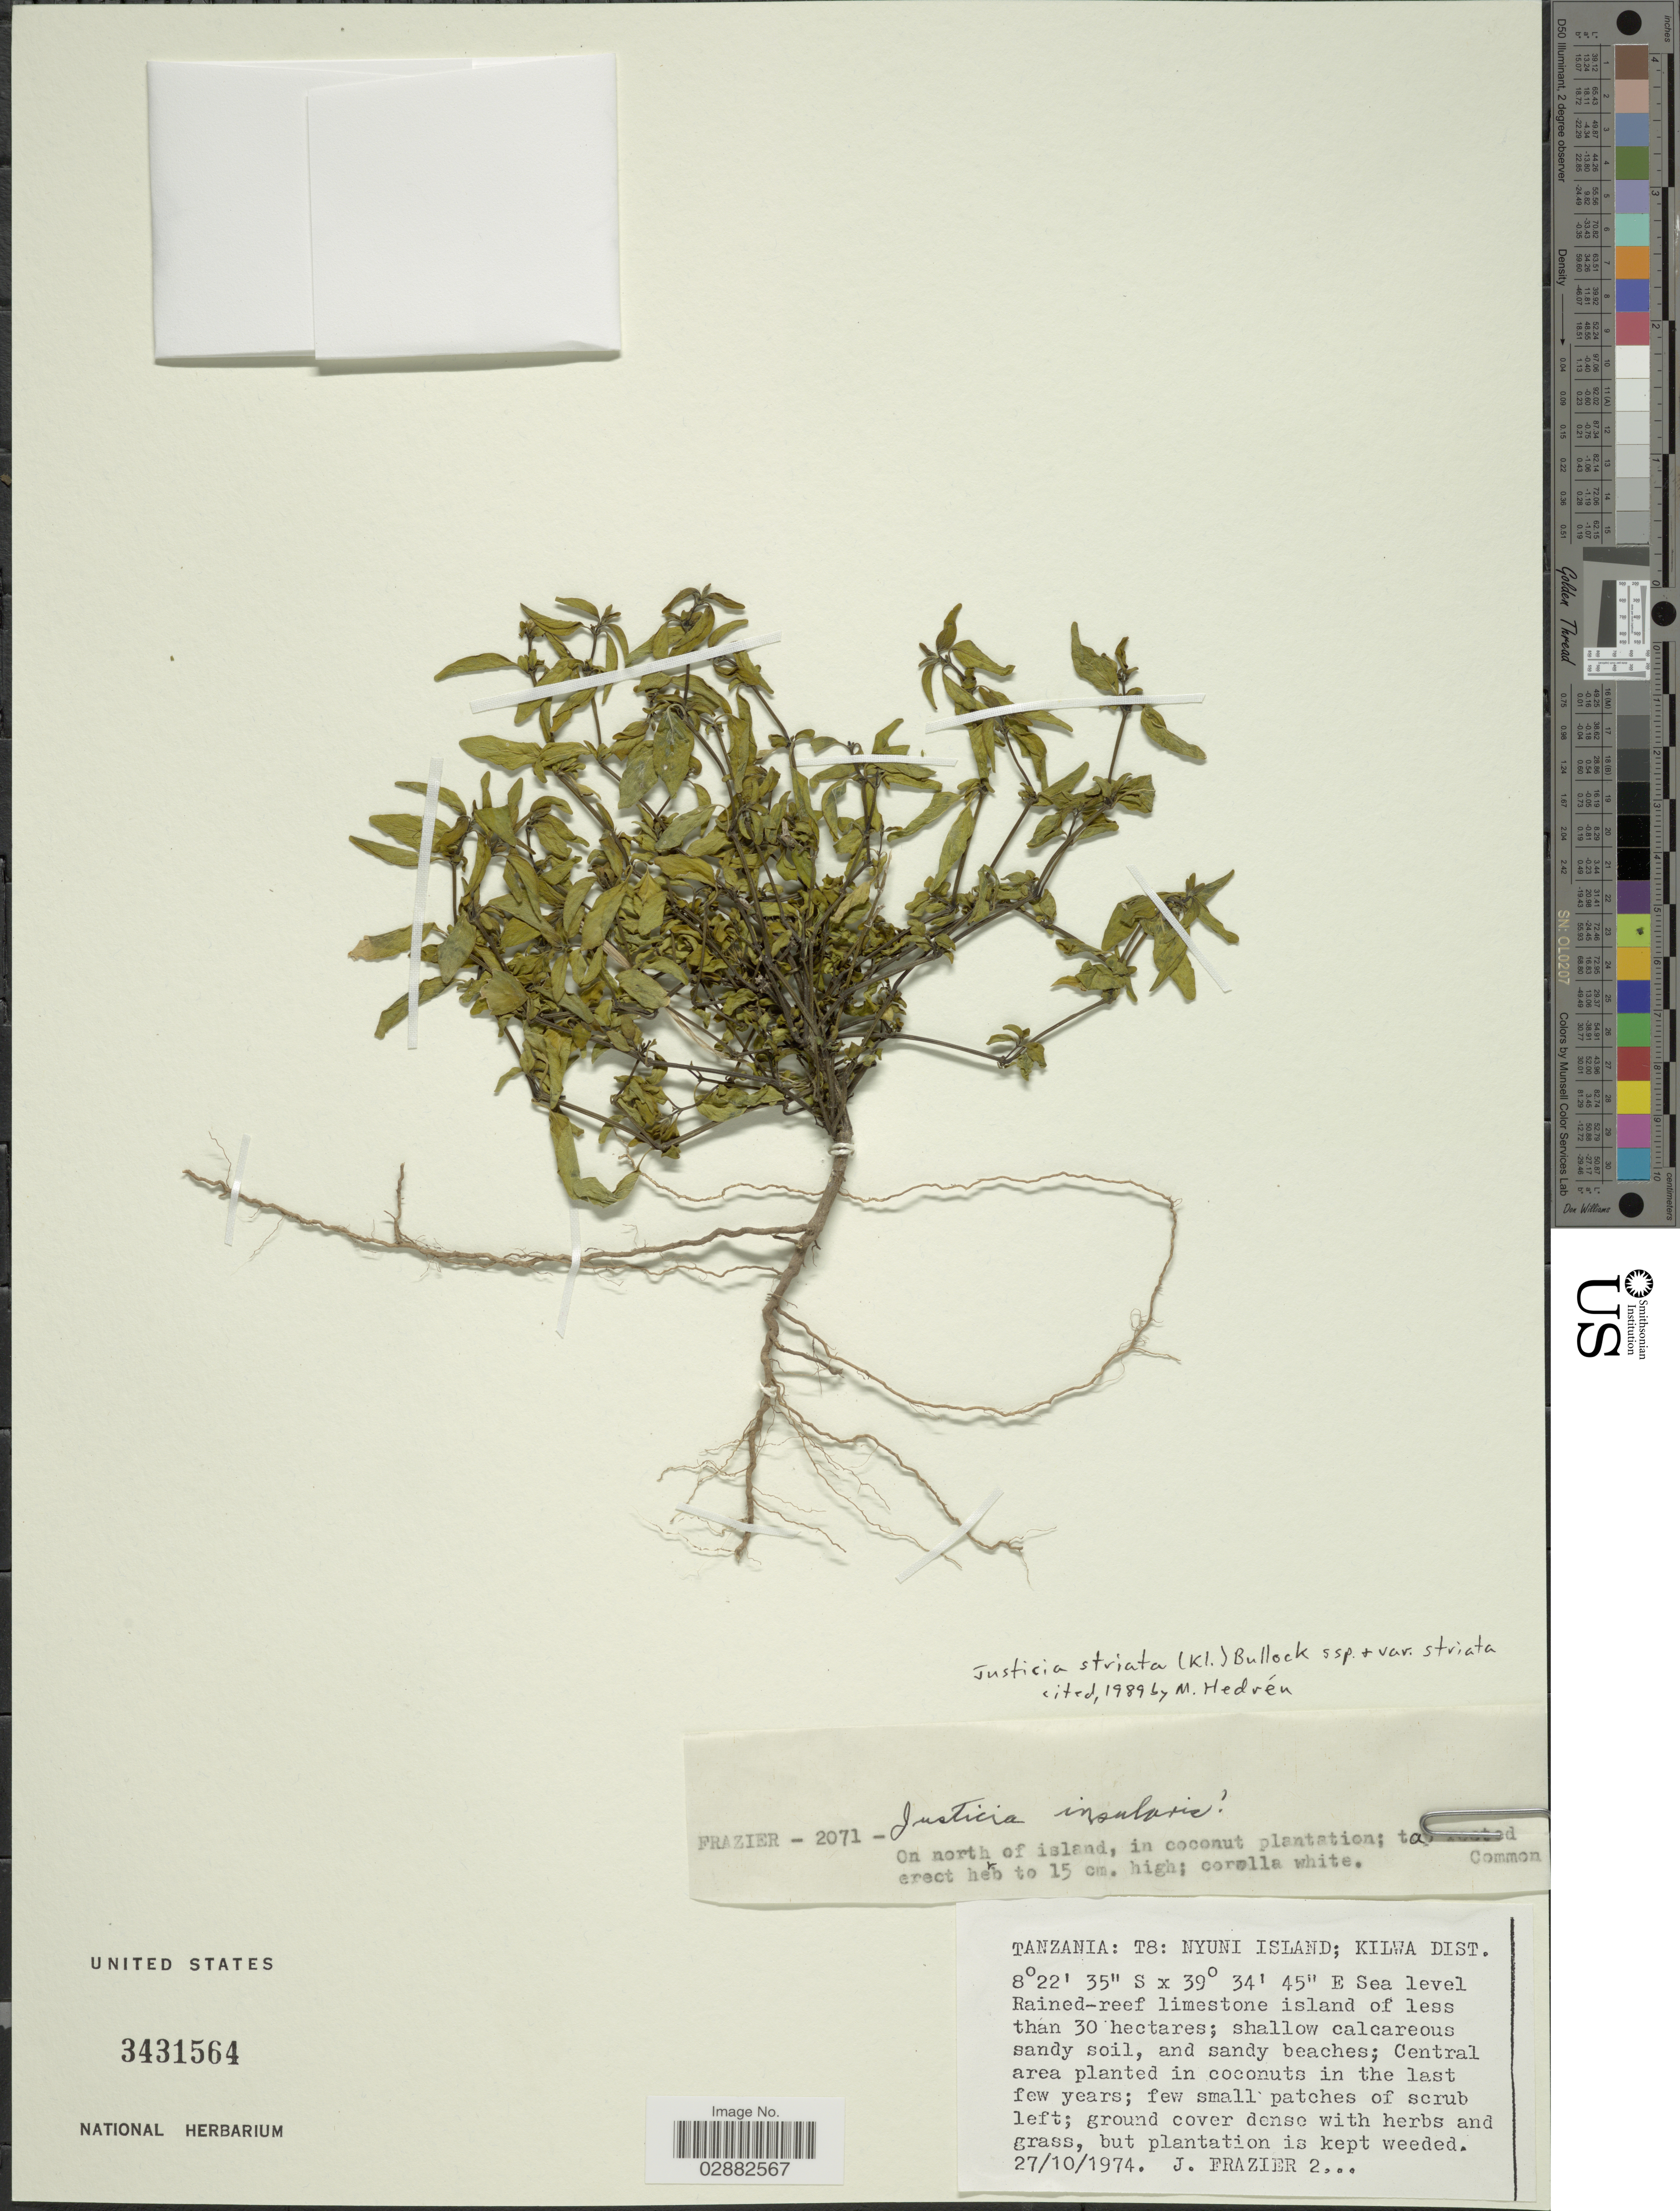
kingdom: Plantae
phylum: Tracheophyta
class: Magnoliopsida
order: Lamiales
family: Acanthaceae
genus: Justicia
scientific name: Justicia striata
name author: D.N. Gibson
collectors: J. Frazier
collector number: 2071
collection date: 1974-10-27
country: Tanzania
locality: T8: Nyuni Island: Kilwa Dist.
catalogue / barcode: US 3431564